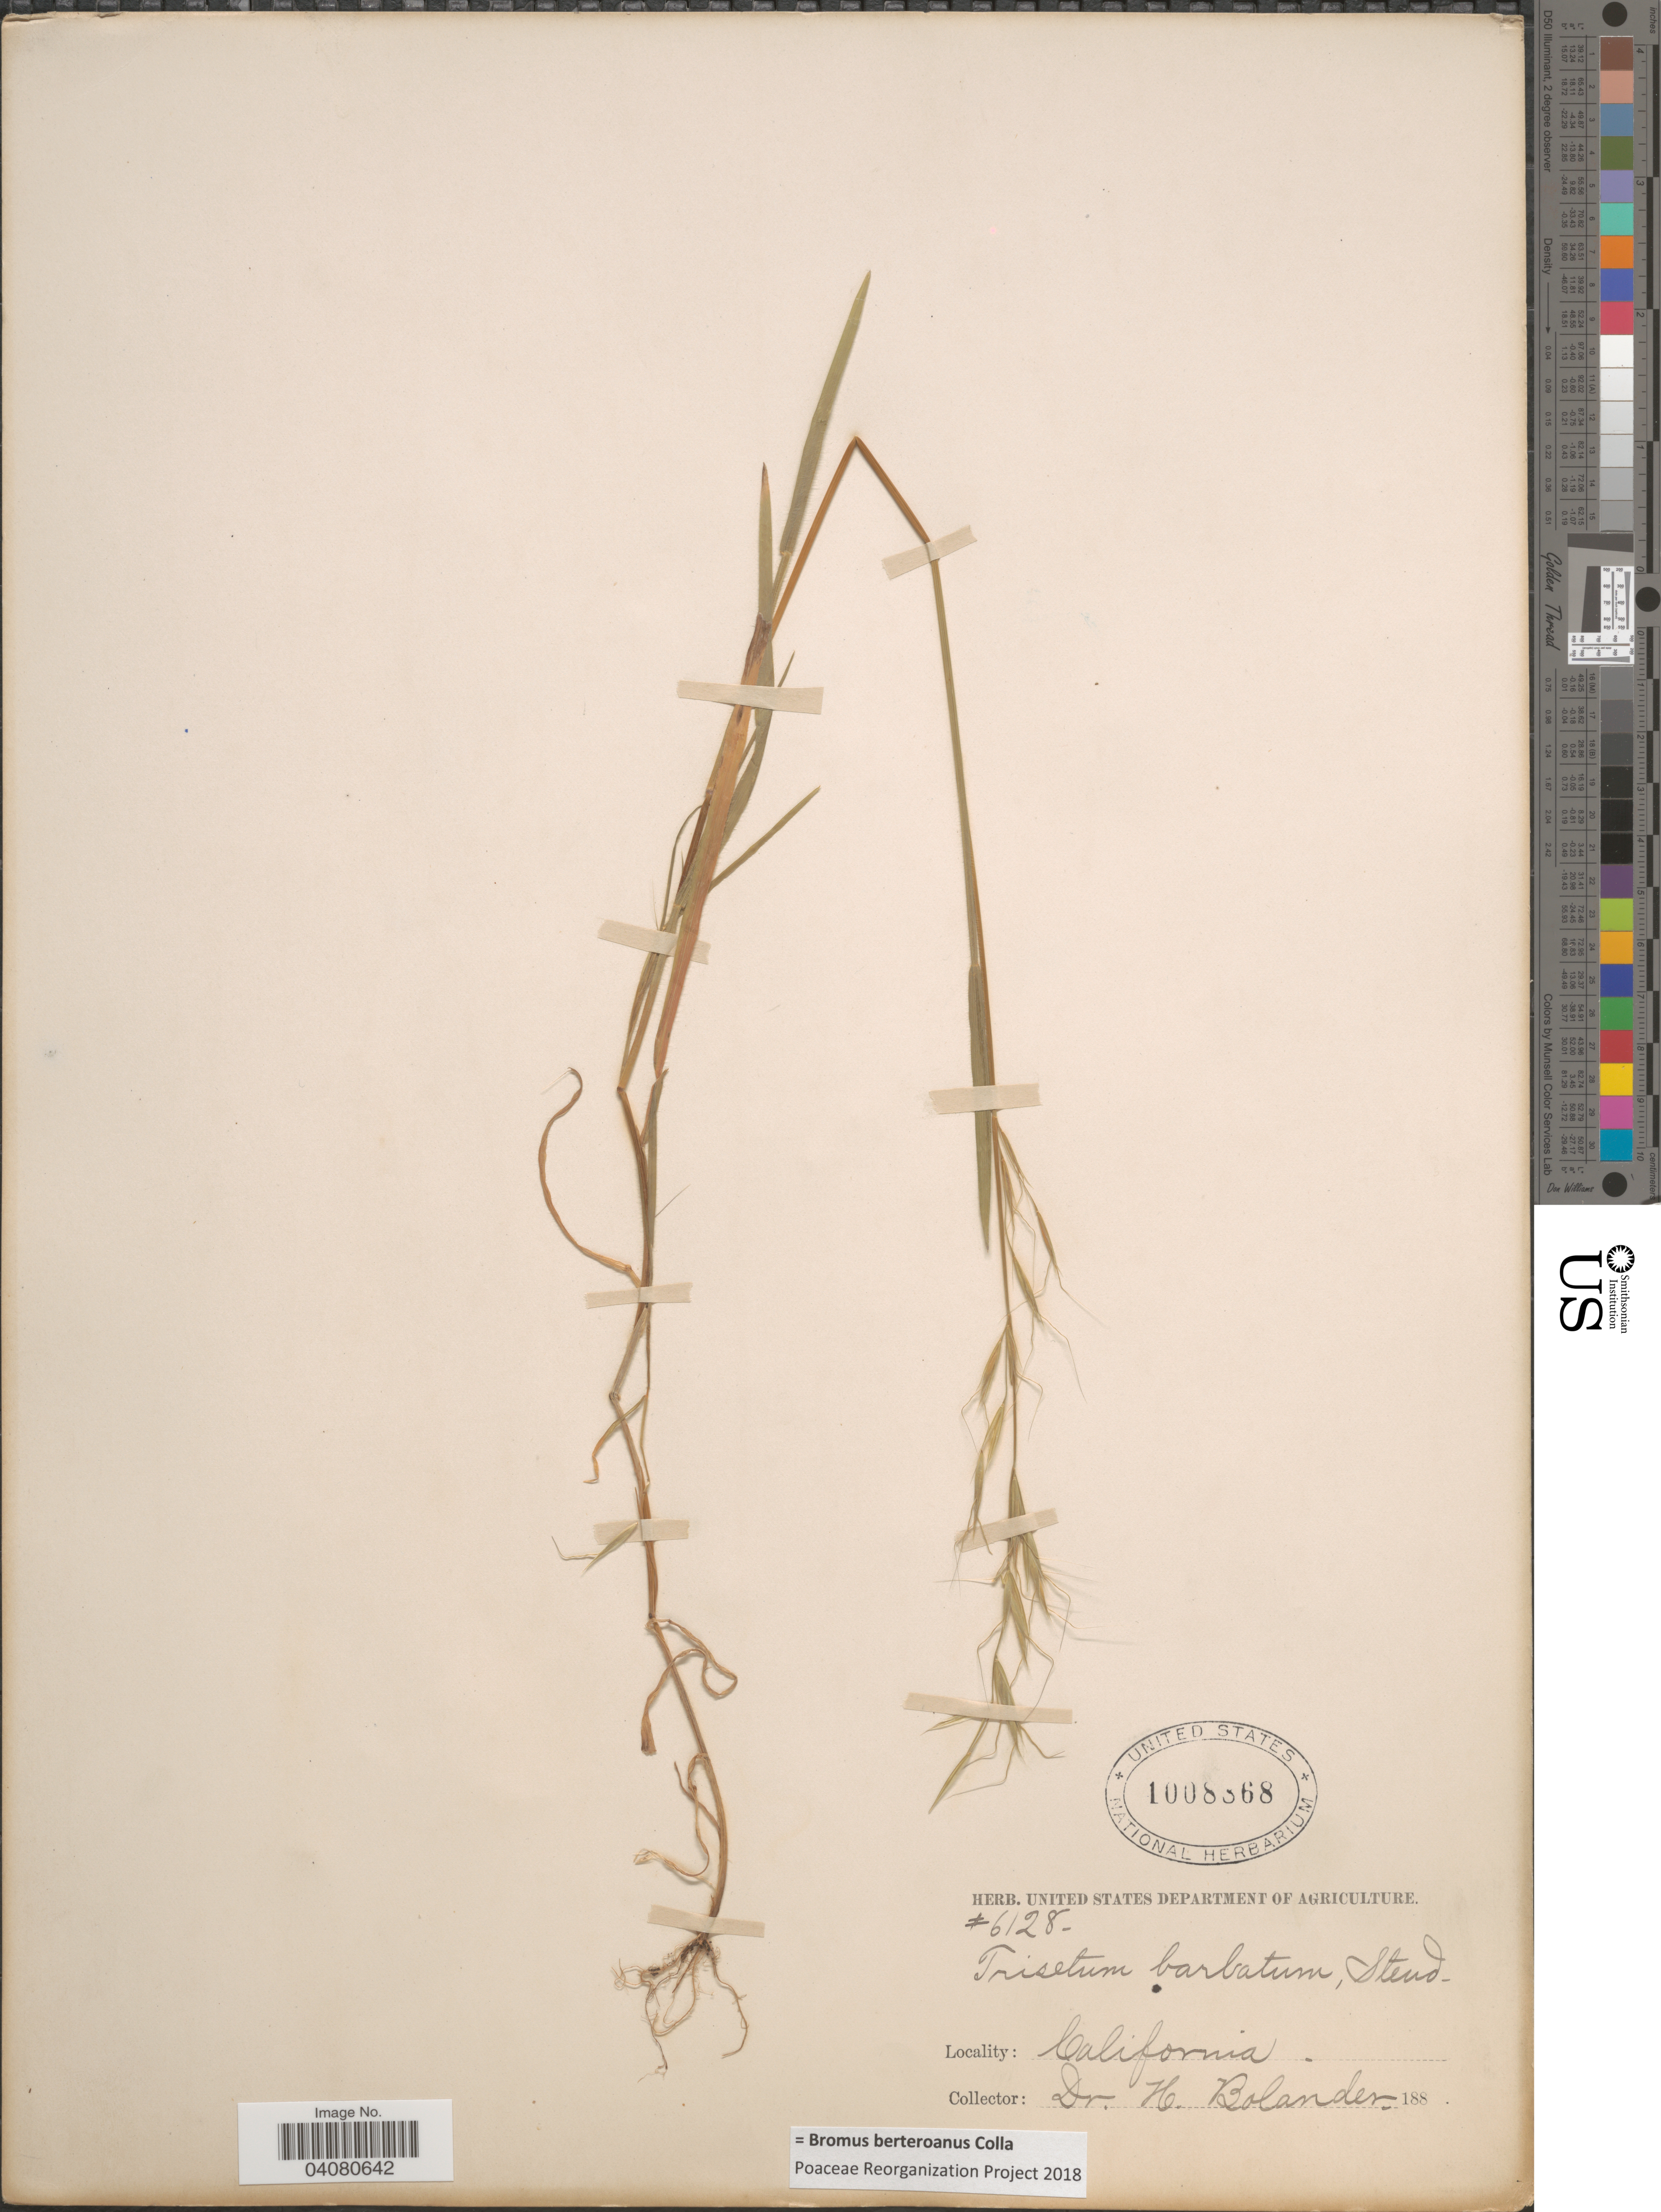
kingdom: Plantae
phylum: Tracheophyta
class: Liliopsida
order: Poales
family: Poaceae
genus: Bromus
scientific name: Bromus berteroanus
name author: Colla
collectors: H. Bolander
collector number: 6128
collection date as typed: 188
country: United States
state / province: California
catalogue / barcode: US 1008868